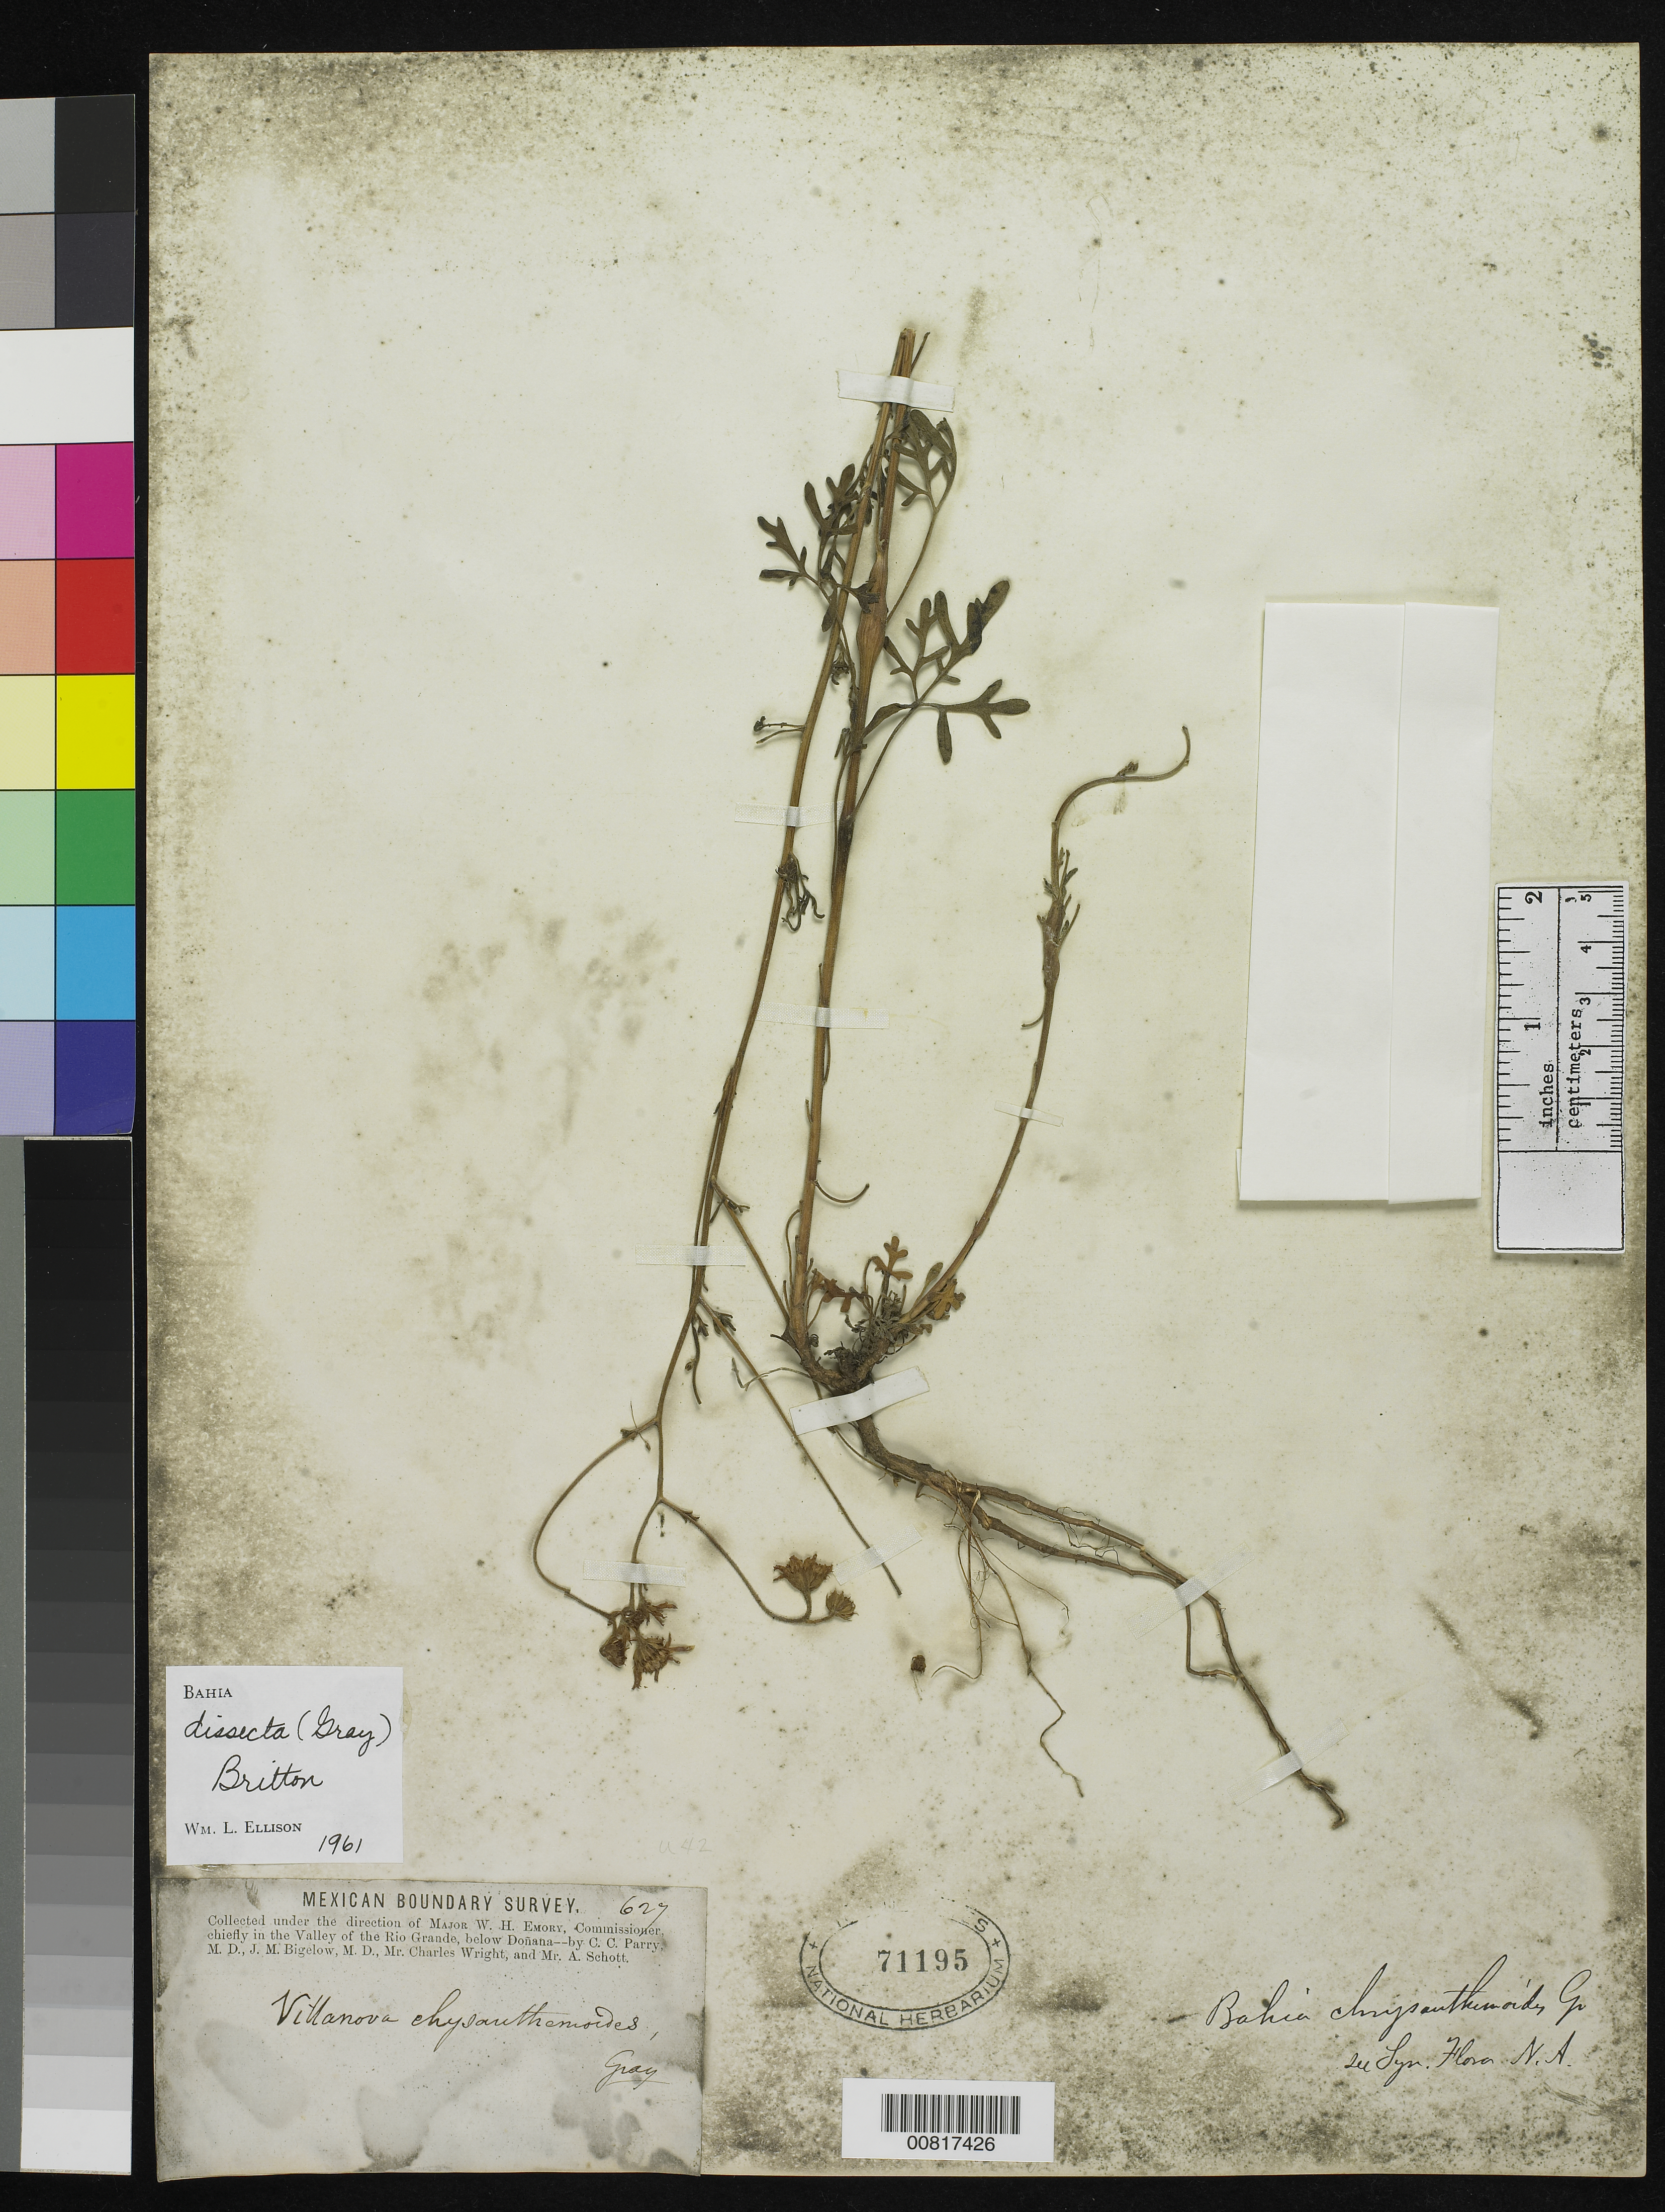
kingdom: Plantae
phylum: Tracheophyta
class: Magnoliopsida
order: Asterales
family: Asteraceae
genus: Bahia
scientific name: Bahia dissecta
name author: (A. Gray) Britton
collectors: C. C. Parry, J. M. Bigelow, C. Wright & A. C. V. Schott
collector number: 627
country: United States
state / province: New Mexico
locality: Valley of the Rio Grande, below Doñana, New Mexico.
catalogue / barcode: US 71195